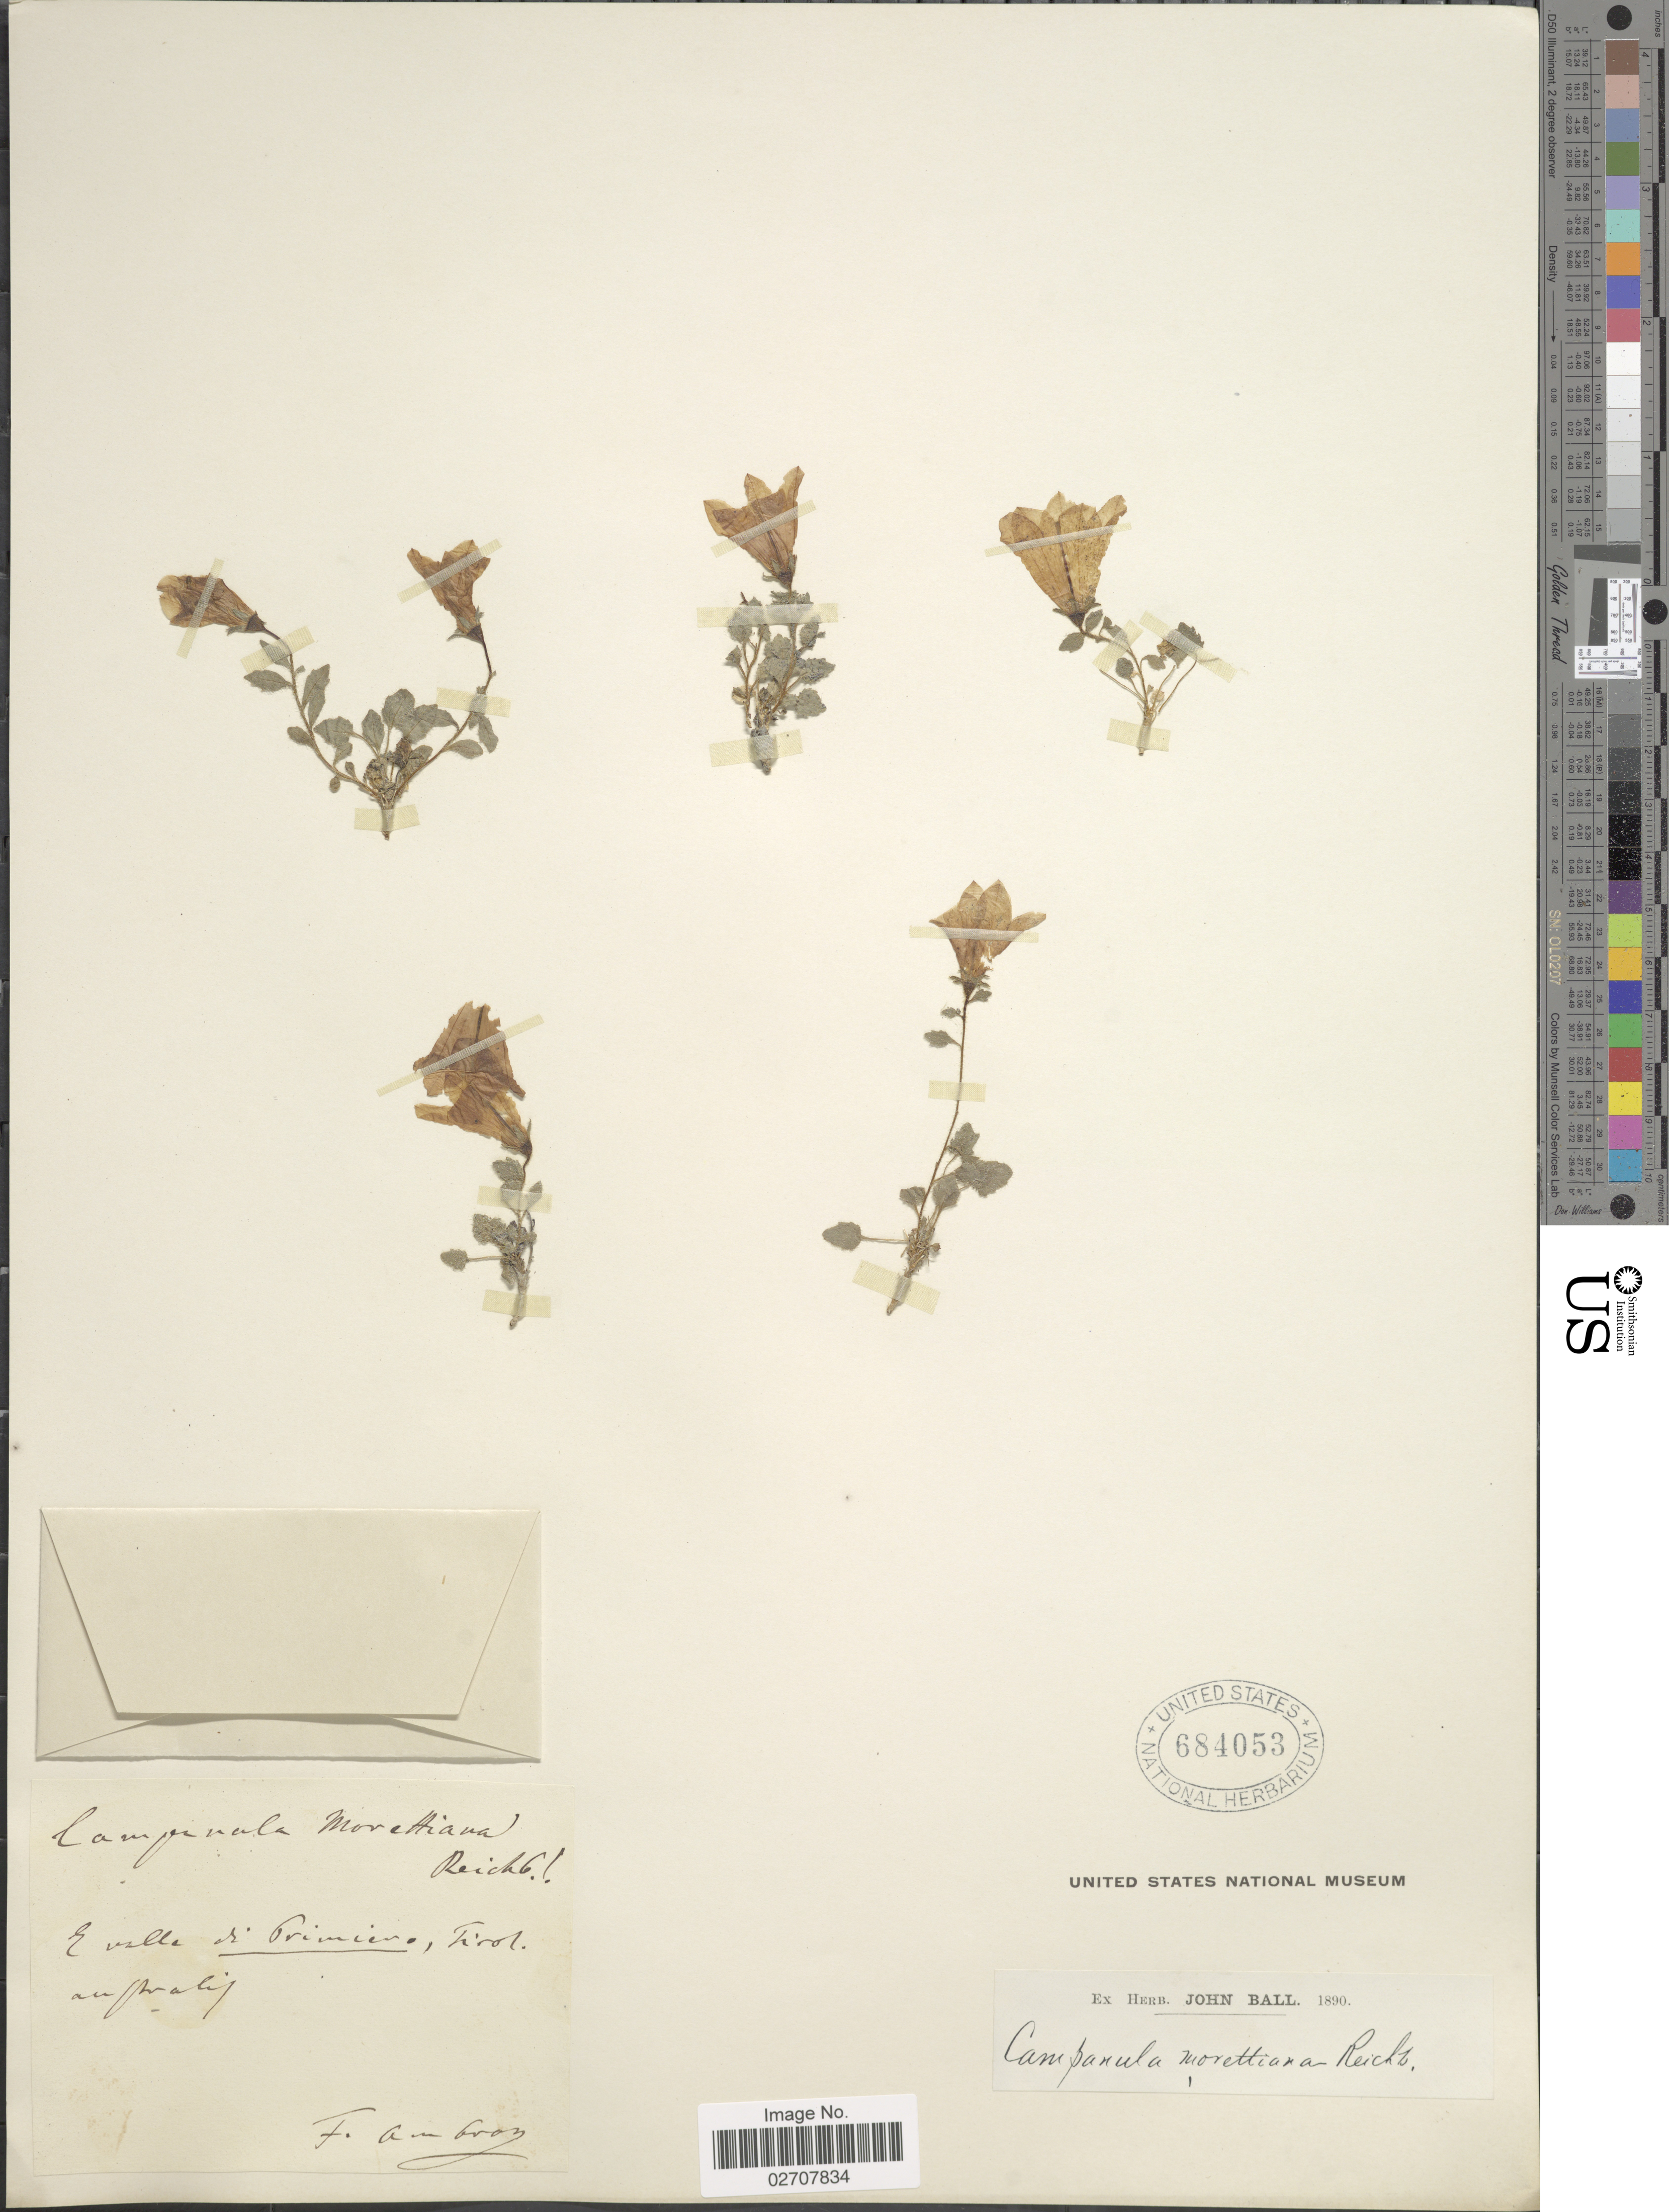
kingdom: Plantae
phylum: Tracheophyta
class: Magnoliopsida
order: Asterales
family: Campanulaceae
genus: Campanula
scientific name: Campanula morettiana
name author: Rchb.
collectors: F. Ambroz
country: Austria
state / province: Tirol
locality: E valle di Primiero [interpreted]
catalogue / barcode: US 684053